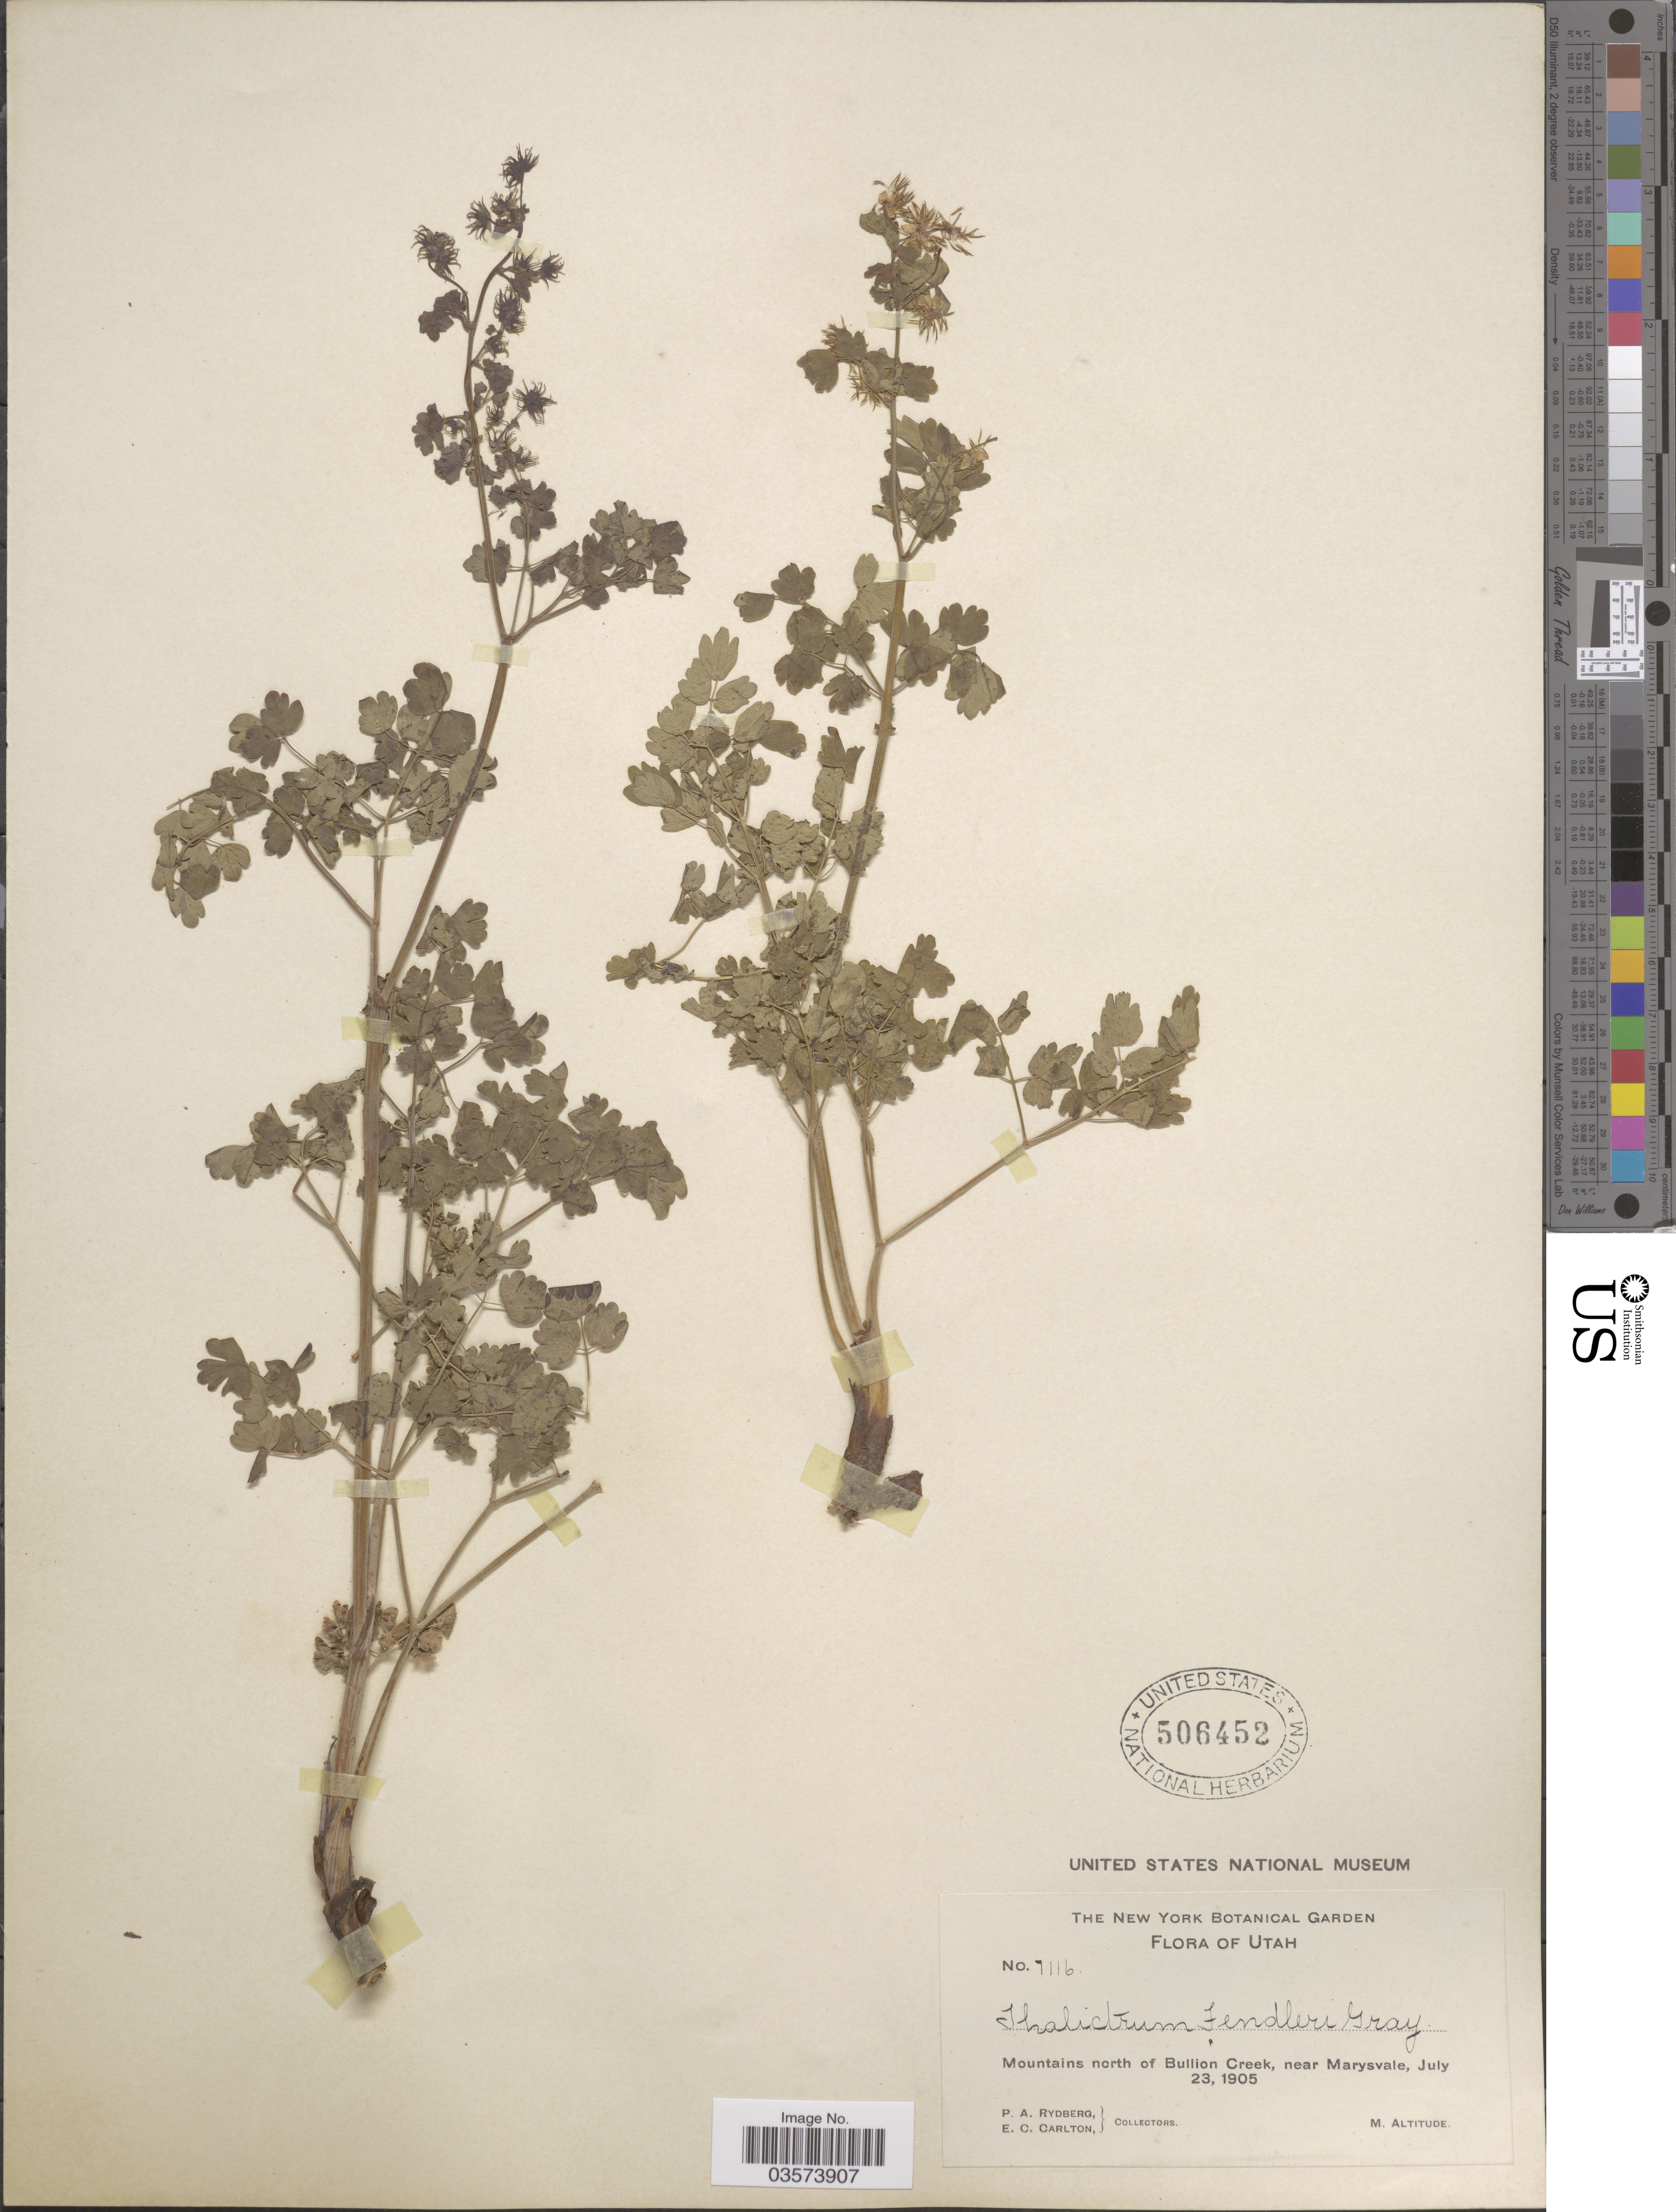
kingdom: Plantae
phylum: Tracheophyta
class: Magnoliopsida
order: Ranunculales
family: Ranunculaceae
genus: Thalictrum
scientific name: Thalictrum fendleri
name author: Engelm. ex A. Gray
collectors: P. A. Rydberg & E. Carlton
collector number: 7116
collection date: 1905-07-23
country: United States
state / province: Utah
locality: Mountains north of Bullion Creek, near Marysvale.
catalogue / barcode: US 506452